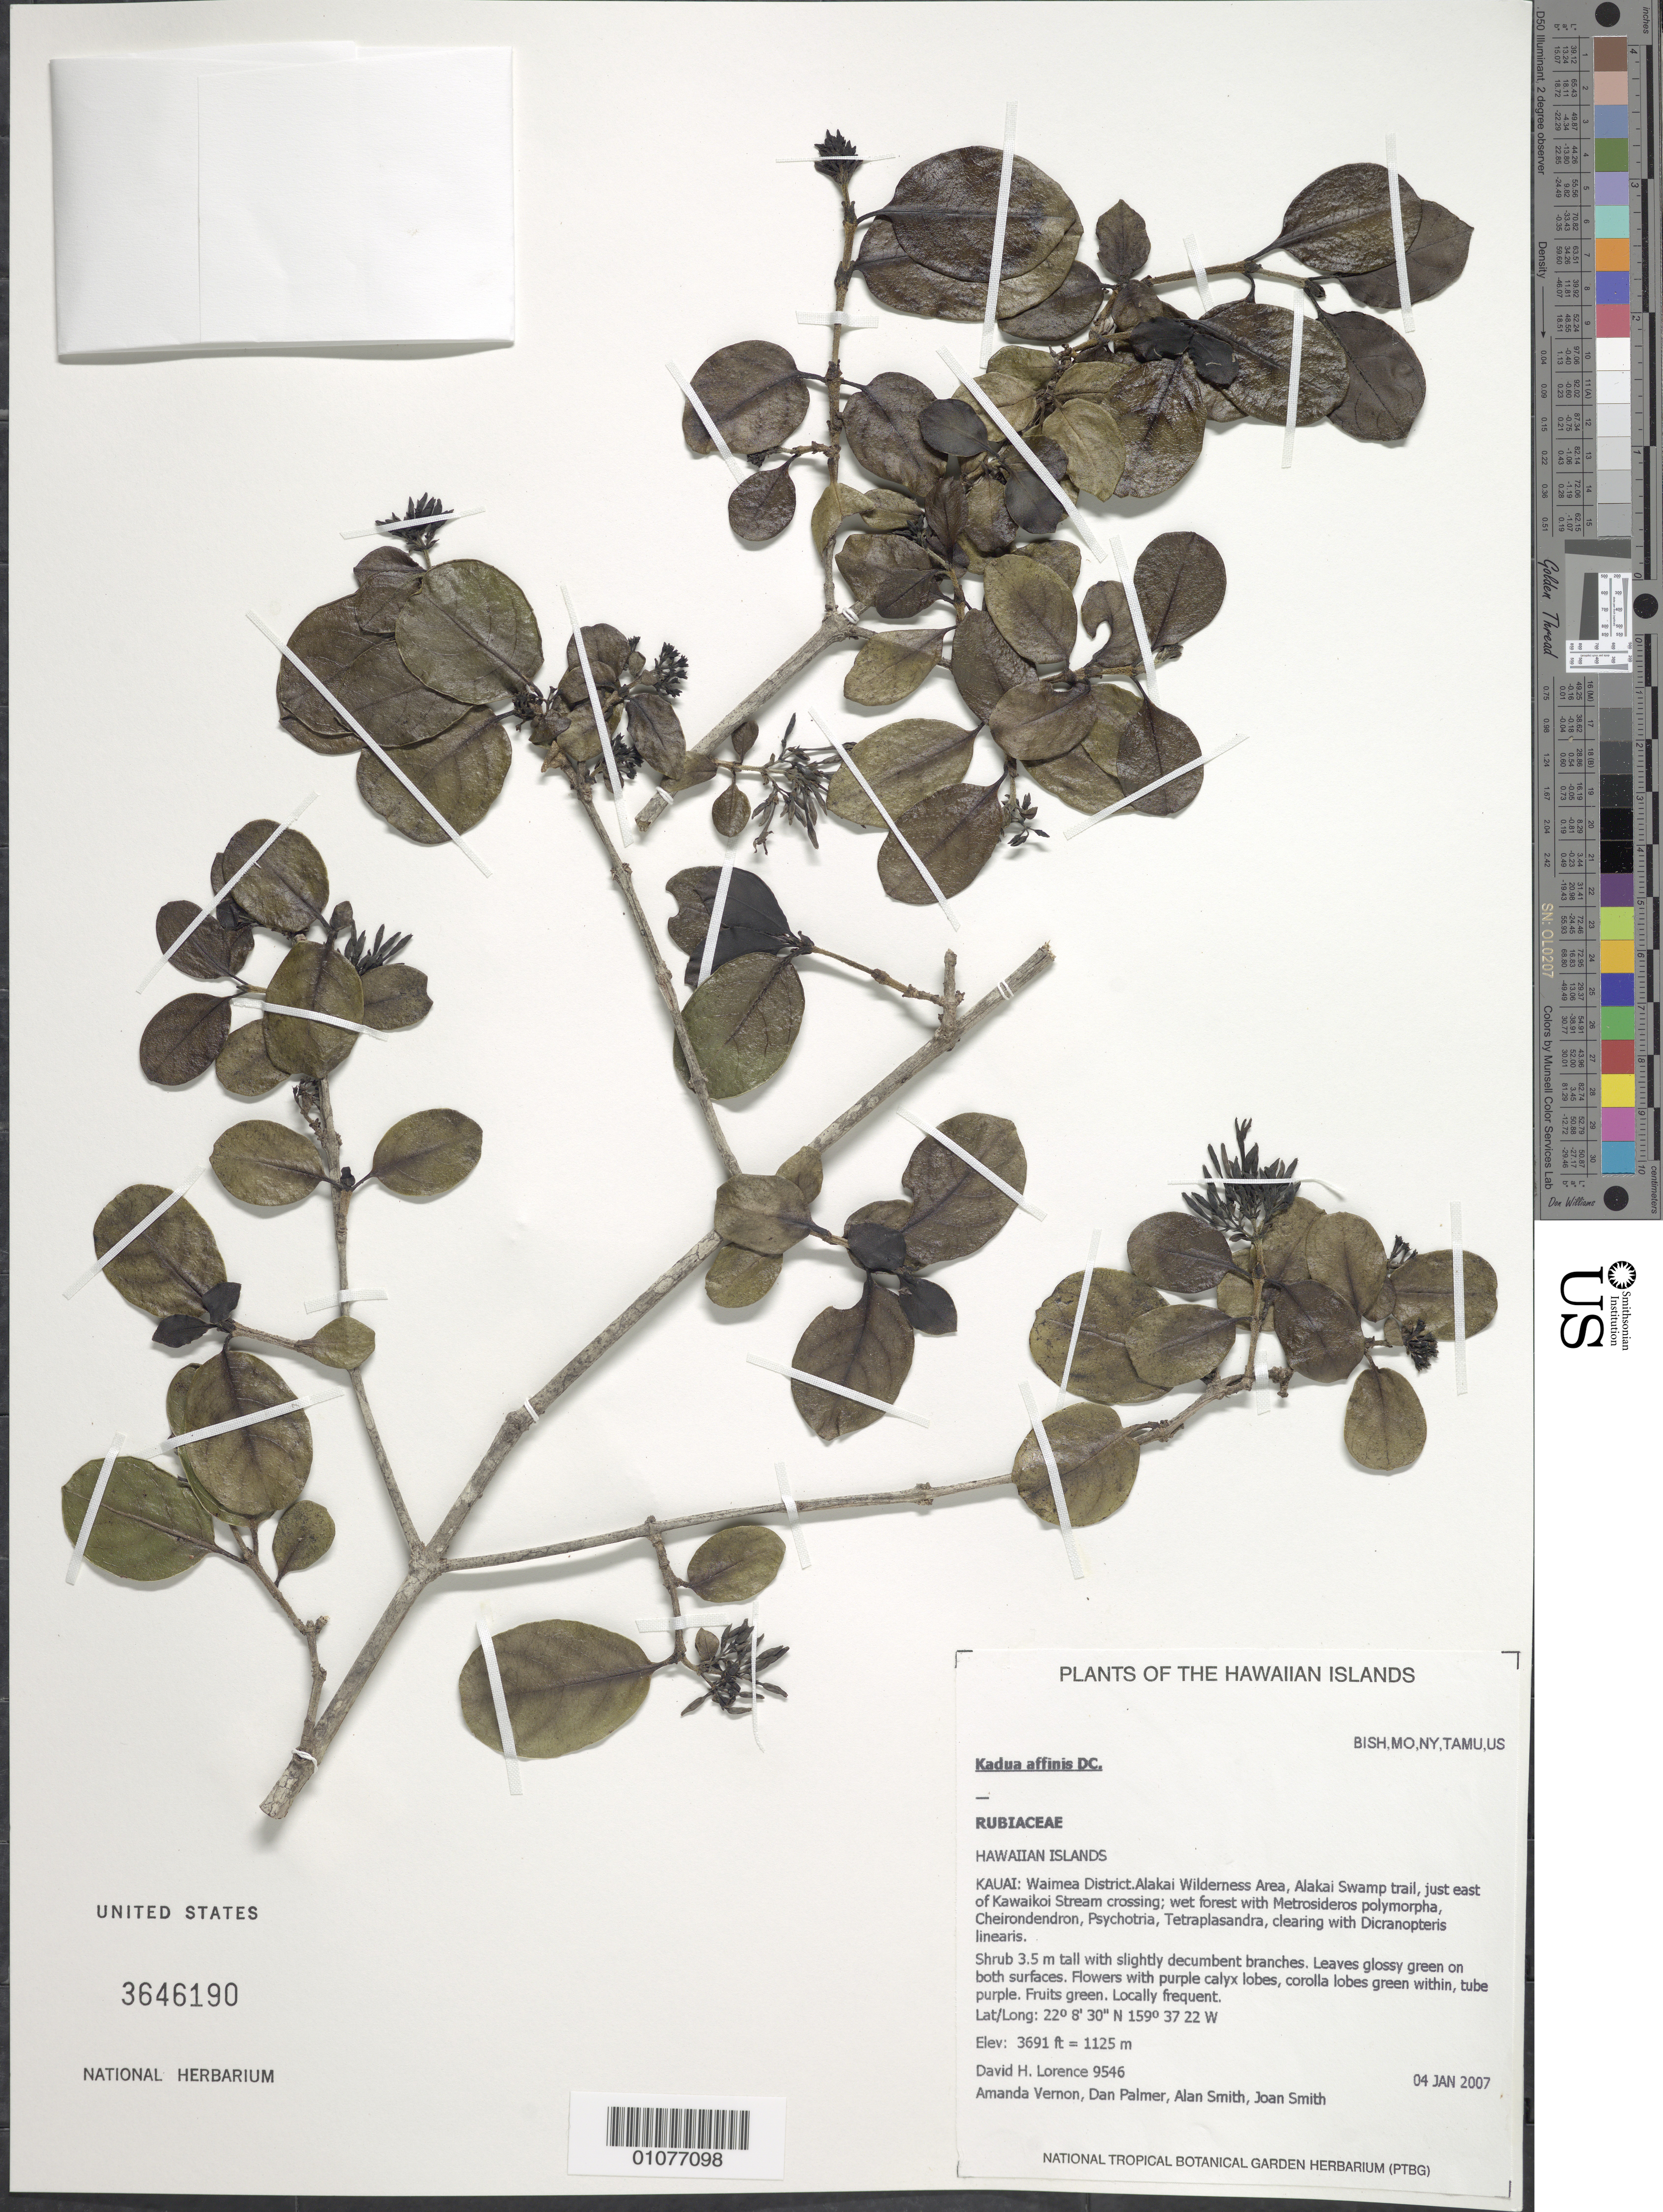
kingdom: Plantae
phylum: Tracheophyta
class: Magnoliopsida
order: Gentianales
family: Rubiaceae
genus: Kadua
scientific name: Kadua affinis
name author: DC.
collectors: D. Lorence, A. Vernon, D. Palmer, A. Smith & J. Smith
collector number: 9546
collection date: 2007-01-04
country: United States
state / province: Hawaii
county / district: Kauai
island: Kaua'i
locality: Waimea District, Alakai Wilderness Area, Alakai swamp trail, just E of Kawaikoi Stream crossing.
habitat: Wet forest. Clearing with Dicranopteris linearis.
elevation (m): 1125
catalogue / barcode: US 3646190